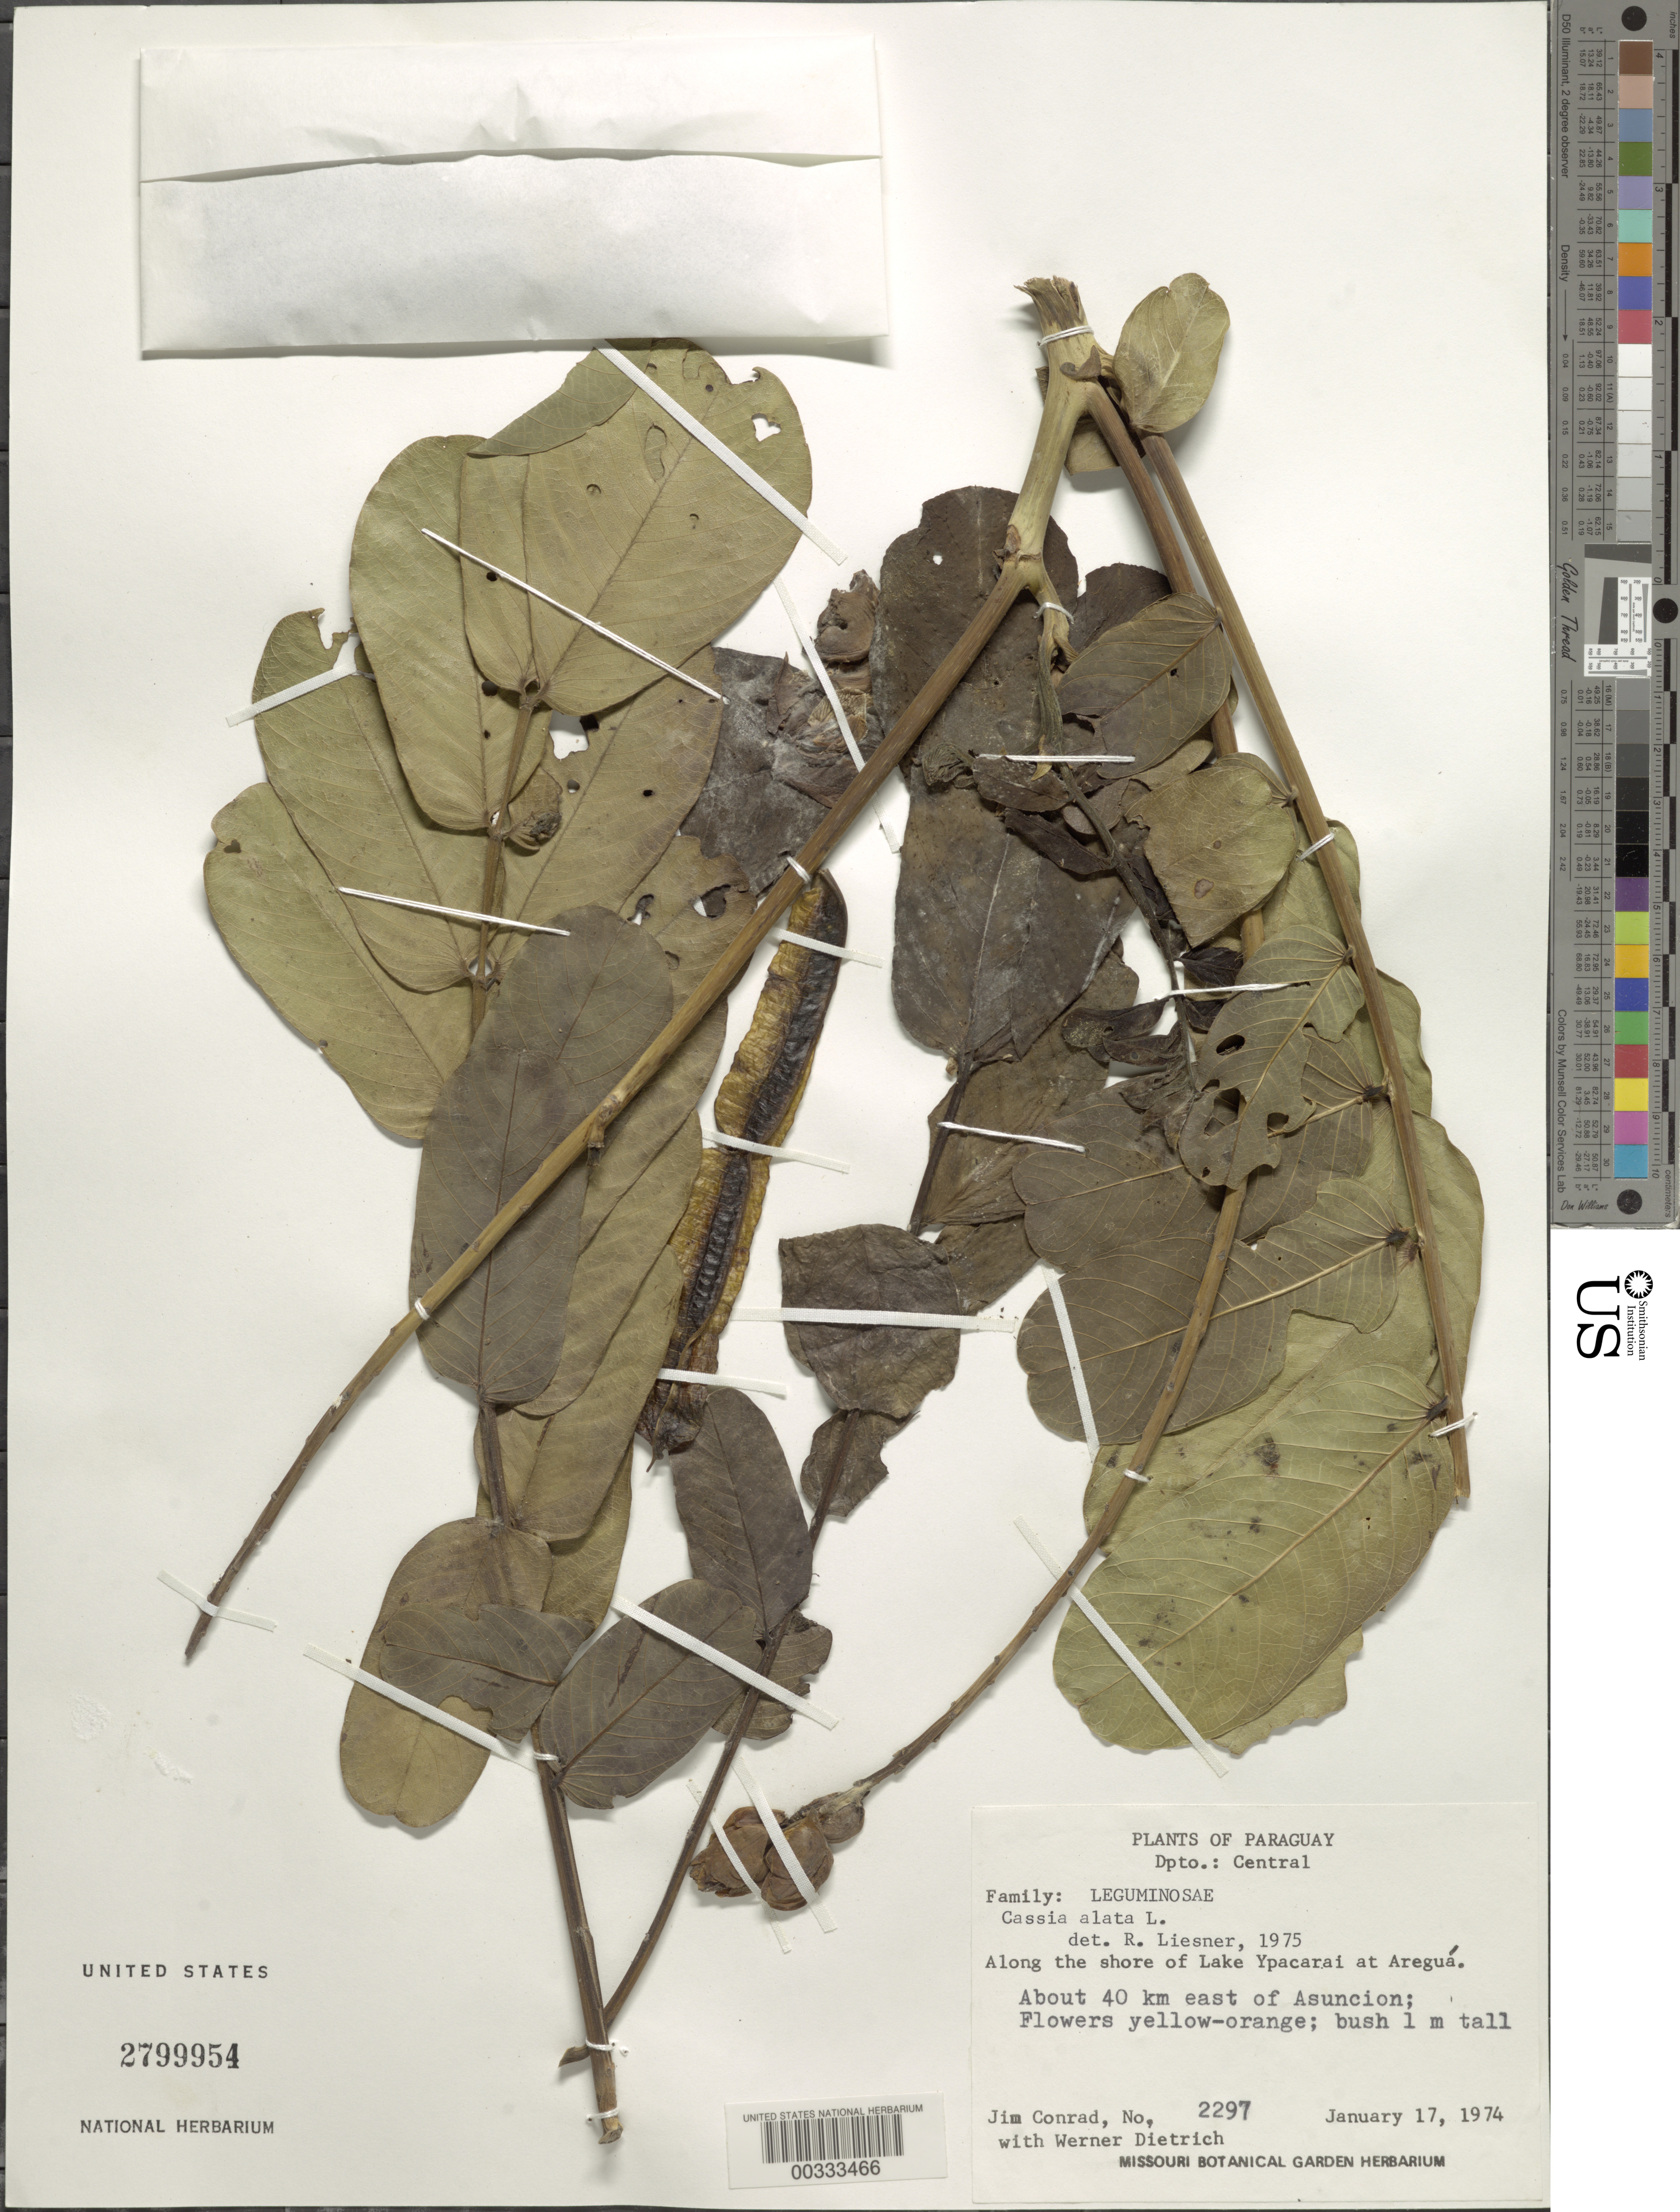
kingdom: Plantae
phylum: Tracheophyta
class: Magnoliopsida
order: Fabales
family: Fabaceae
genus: Senna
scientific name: Senna alata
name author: (L.) Roxb.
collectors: J. Conrad & W. Dietrich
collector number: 2297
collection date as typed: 17 Jan 1974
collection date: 1974-01-17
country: Paraguay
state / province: Central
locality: About 40 km e of asuncion; lake ypacarai at aregua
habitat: Along the shore of lake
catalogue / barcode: US 2799954